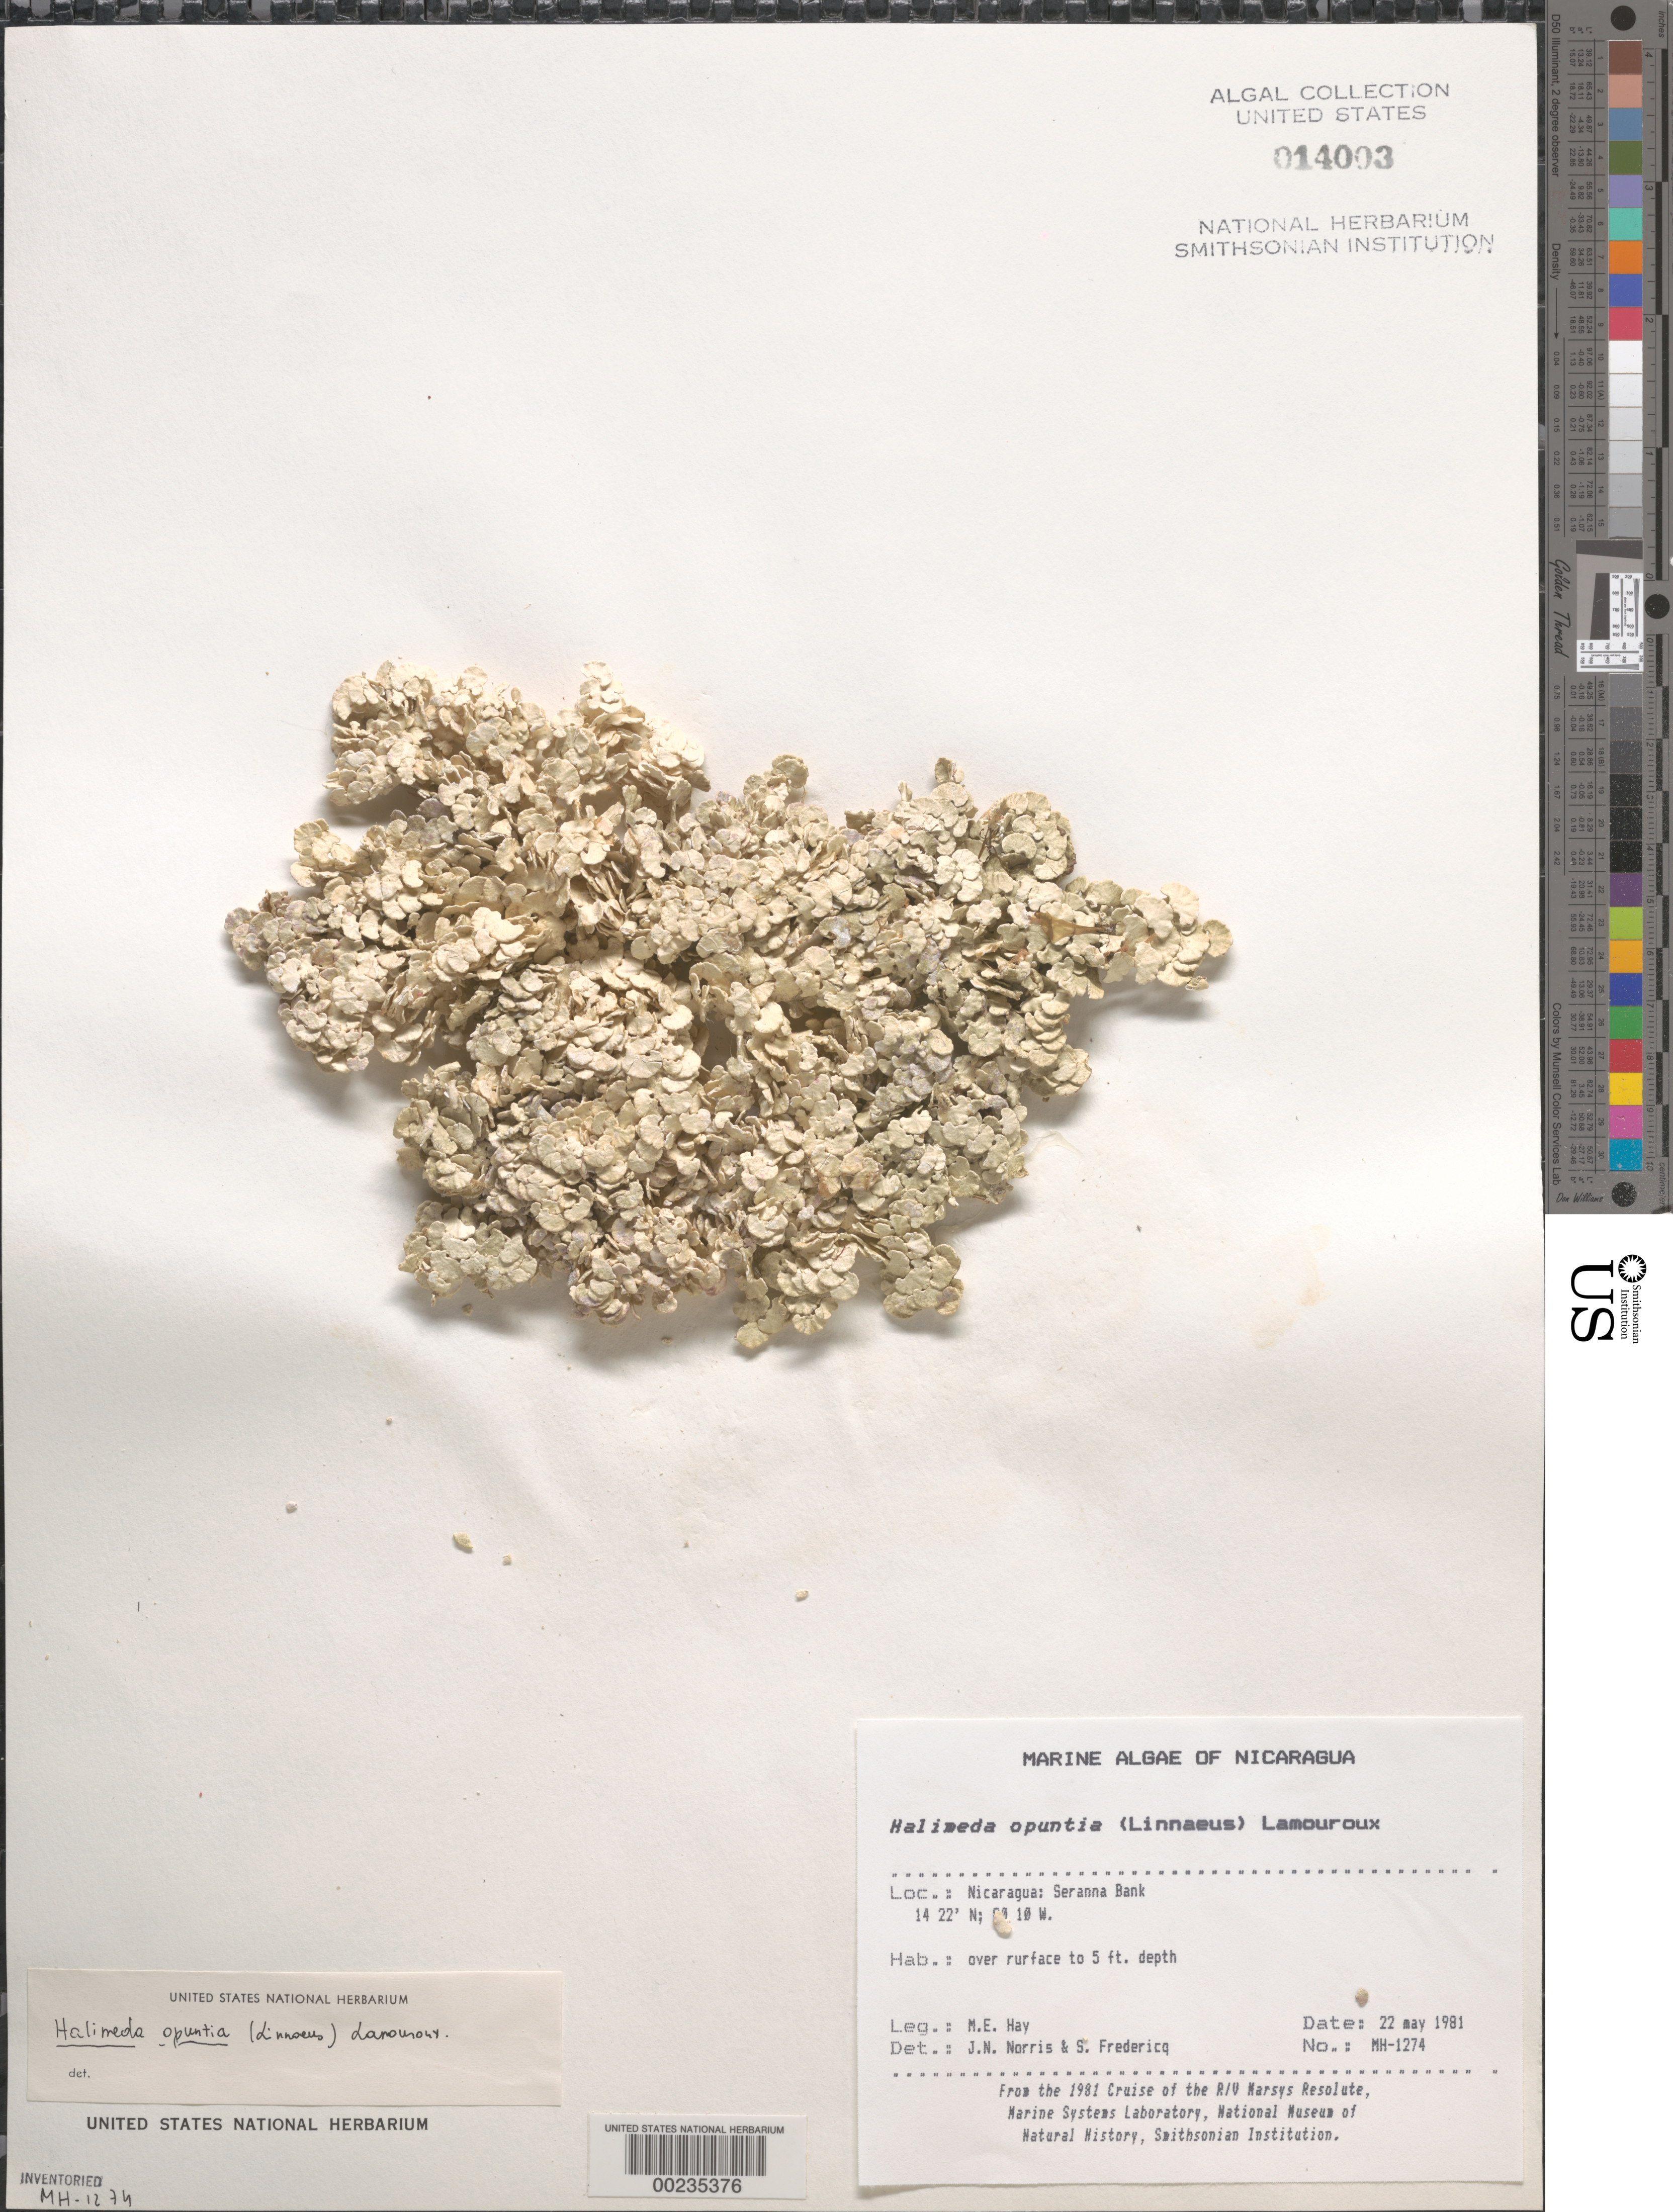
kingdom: Plantae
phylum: Chlorophyta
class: Ulvophyceae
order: Bryopsidales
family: Halimedaceae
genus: Halimeda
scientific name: Halimeda opuntia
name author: (L.) J.V.Lamouroux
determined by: Norris, J. N.; Fredericq, S.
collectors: M. E. Hay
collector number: MEH-1274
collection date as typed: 22 May 1981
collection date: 1981-05-22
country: Nicaragua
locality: Seranna bank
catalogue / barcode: US 14003